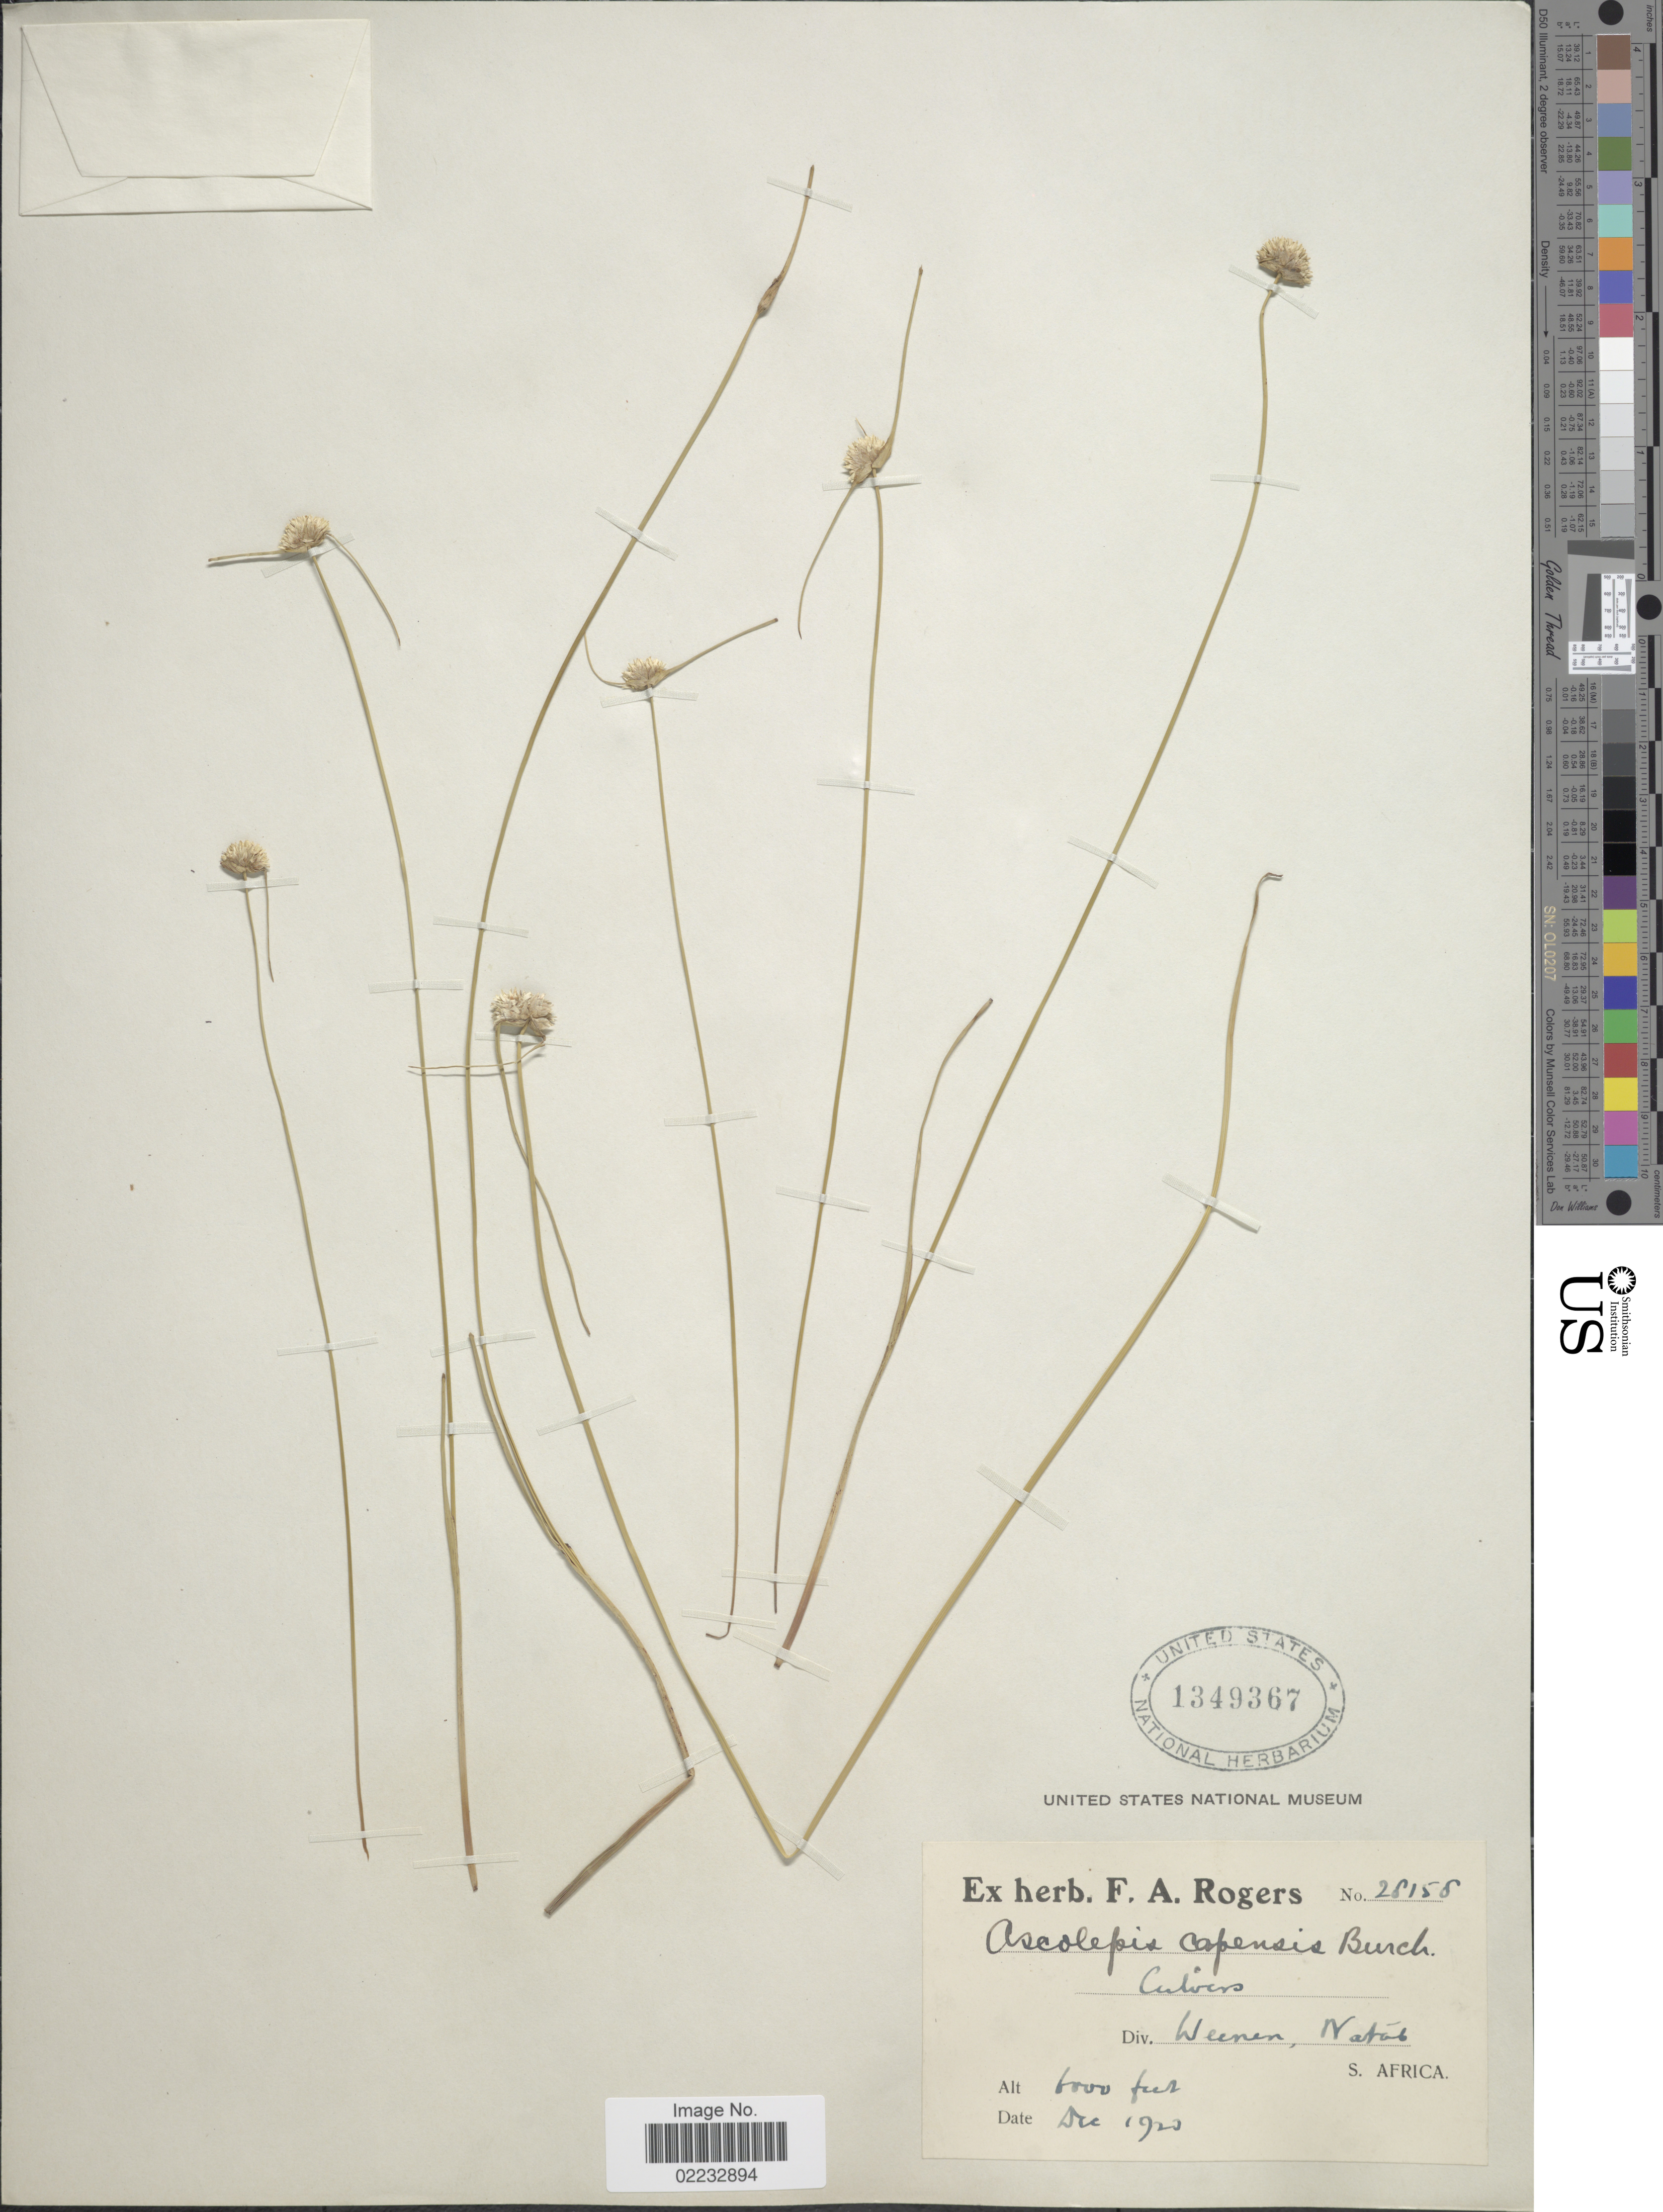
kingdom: Plantae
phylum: Tracheophyta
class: Liliopsida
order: Poales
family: Cyperaceae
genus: Cyperus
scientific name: Cyperus ascocapensis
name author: Bauters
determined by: Strong, M. T., (US), Smithsonian Institution - National Museum of Natural History (UNITED STATES)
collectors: ex herb. F. A. Rodgers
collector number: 28158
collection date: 1920-12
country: South Africa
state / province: KwaZulu-Natal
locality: Div. Weenen, Natal, Culvers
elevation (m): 1829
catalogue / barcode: US 1349367